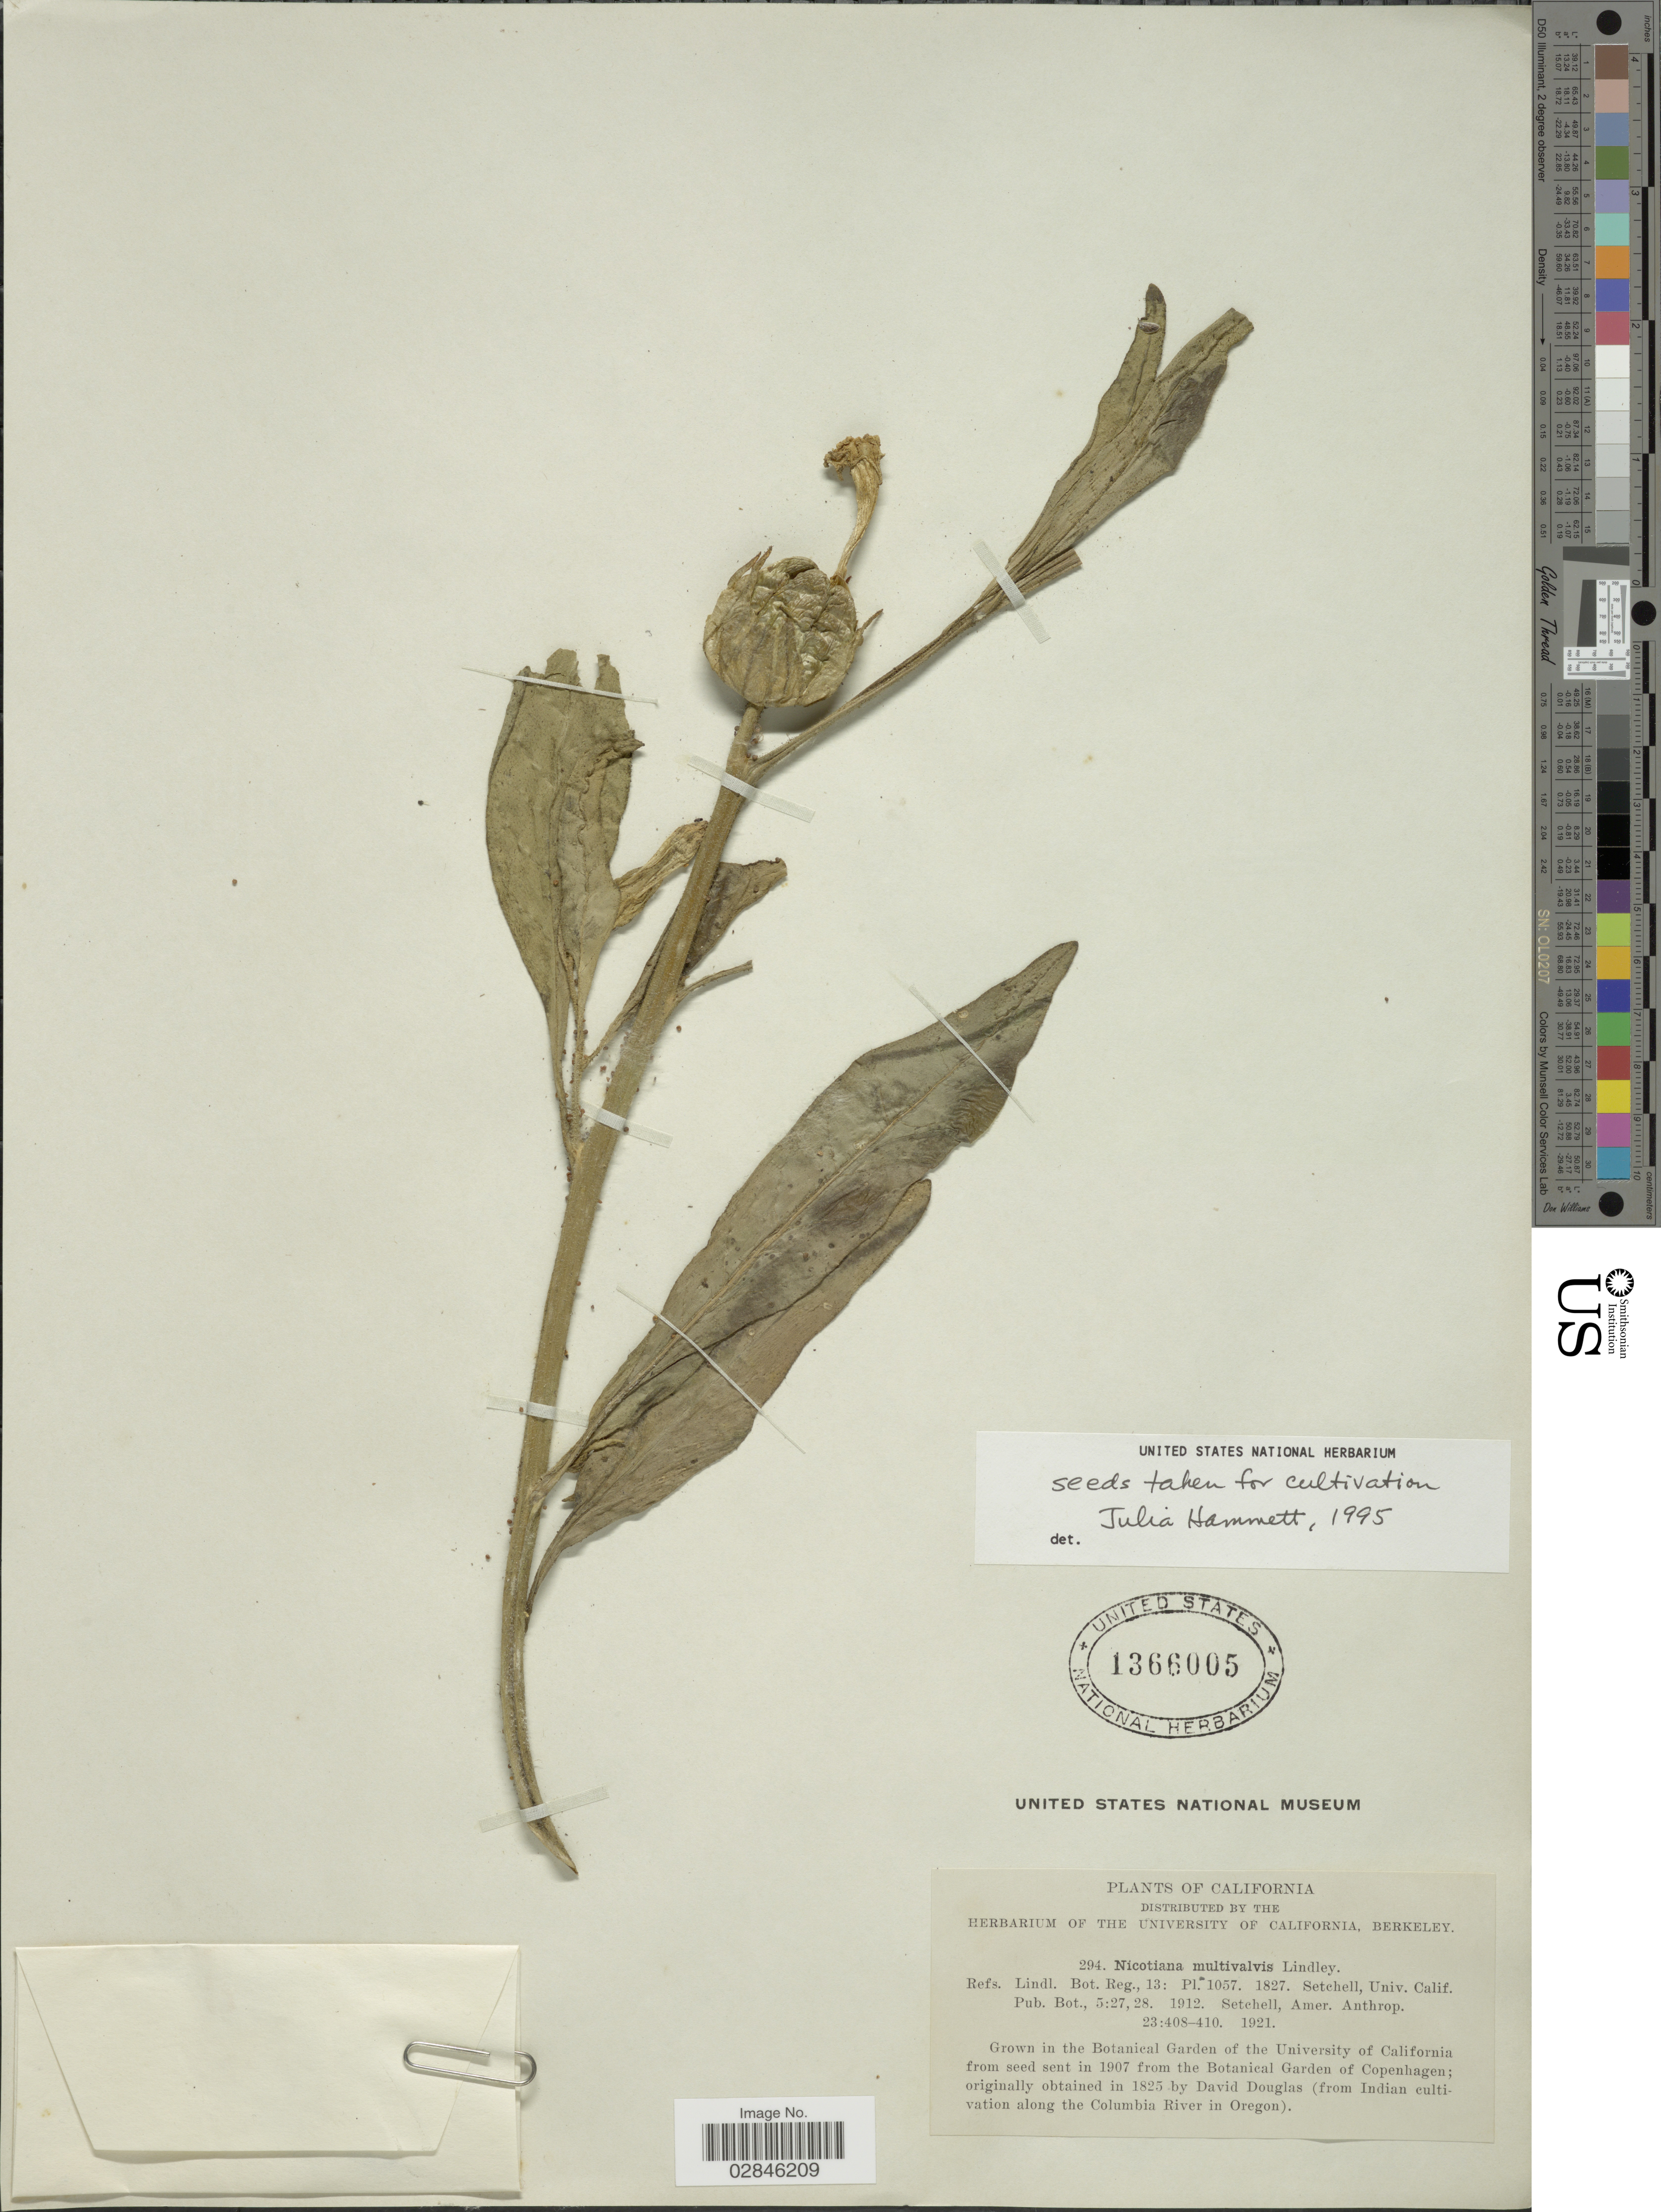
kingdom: Plantae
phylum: Tracheophyta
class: Magnoliopsida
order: Solanales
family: Solanaceae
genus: Nicotiana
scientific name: Nicotiana quadrivalvis var. multivalvis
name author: (Lindl.) A. Gray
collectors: ex herb. Univ. of California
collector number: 394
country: United States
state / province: California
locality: Botanical Garden of the University of California.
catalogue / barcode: US 1366005